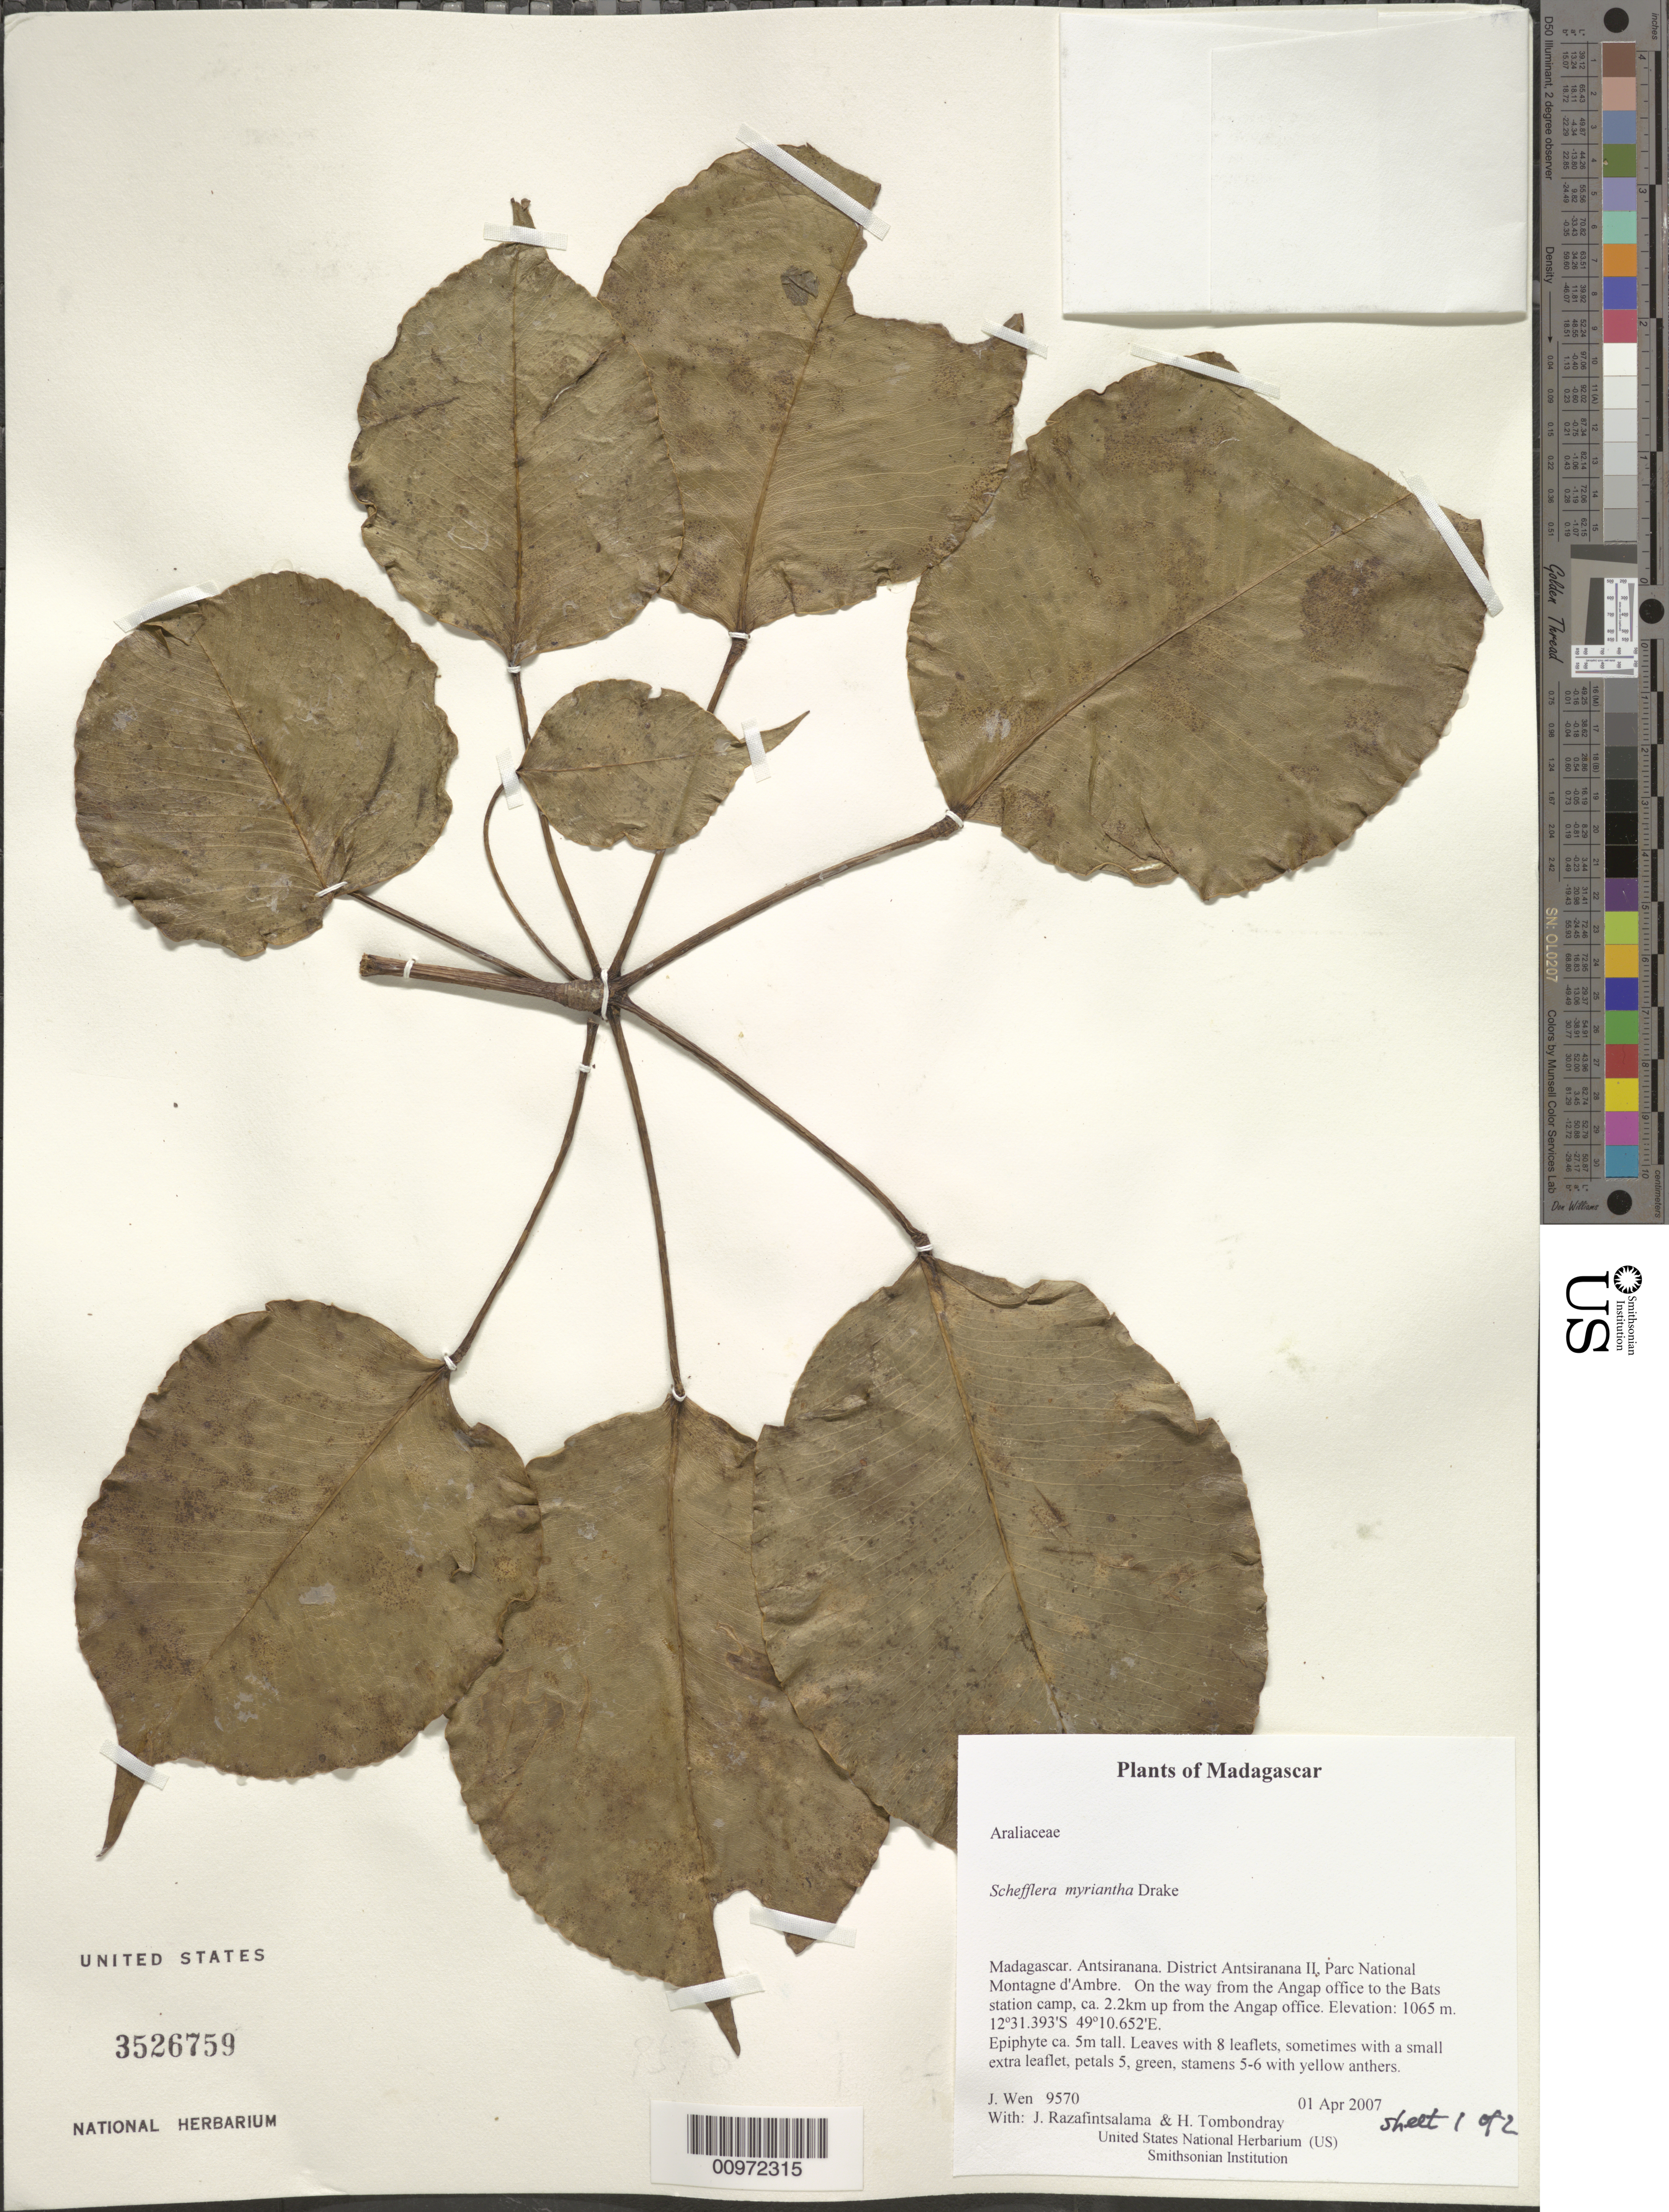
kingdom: Plantae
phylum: Tracheophyta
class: Magnoliopsida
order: Apiales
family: Araliaceae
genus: Schefflera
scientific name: Schefflera myriantha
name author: (Baker) Drake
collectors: J. Wen, J. Razafintsalama & H. Tombondray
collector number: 9570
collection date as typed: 01 Apr 2007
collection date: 2007-04-01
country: Madagascar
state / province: Diana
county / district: Antsiranana II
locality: District Antsiranana II, Parc National Montagne d'Ambre. On the way from the Angap office to the Bats station camp, ca. 2.2km up from the Angap office.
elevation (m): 1065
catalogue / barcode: US 3526759